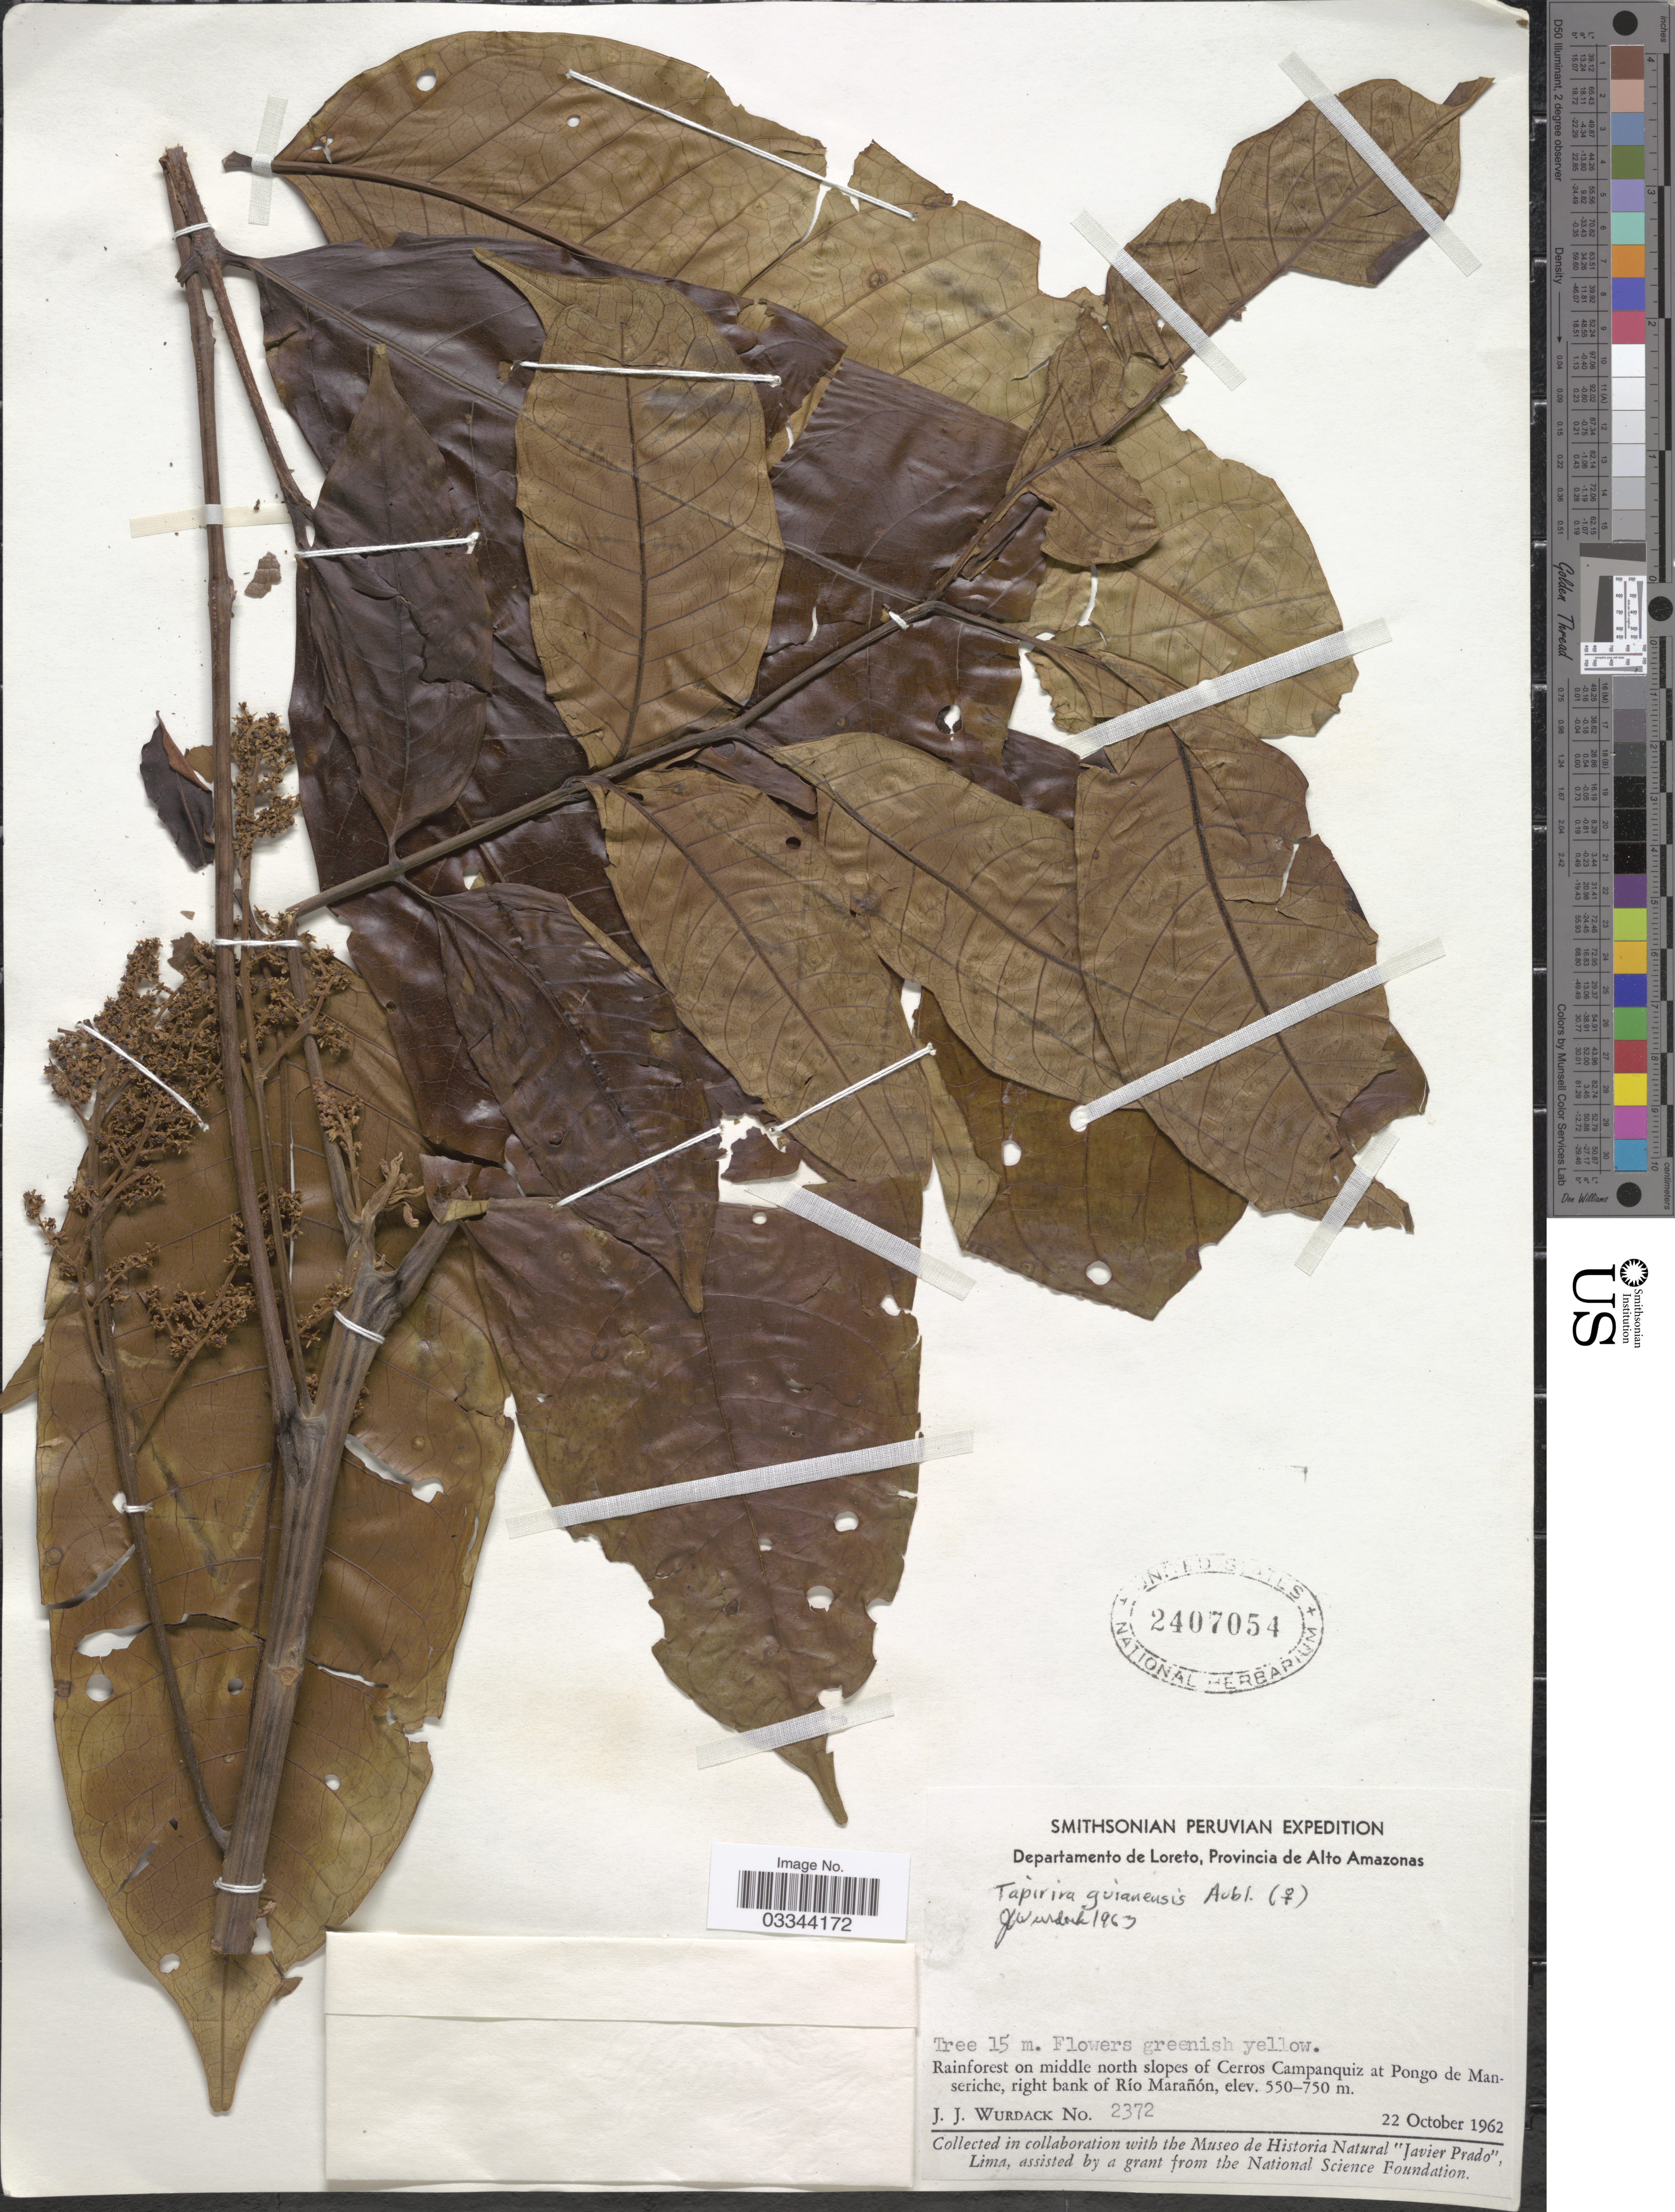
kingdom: Plantae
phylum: Tracheophyta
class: Magnoliopsida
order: Sapindales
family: Anacardiaceae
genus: Tapirira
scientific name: Tapirira guianensis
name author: Aubl.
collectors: J. J. Wurdack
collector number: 2372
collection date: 1962-10-22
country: Peru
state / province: Loreto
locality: Departamento de Loreto, Provincia de Alto Amazonas. Rainforest on middle north slopes of Cerros Campanquiz at Pongo de Manseriche, right bank of Río Marañón.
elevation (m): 550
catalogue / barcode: US 2407054